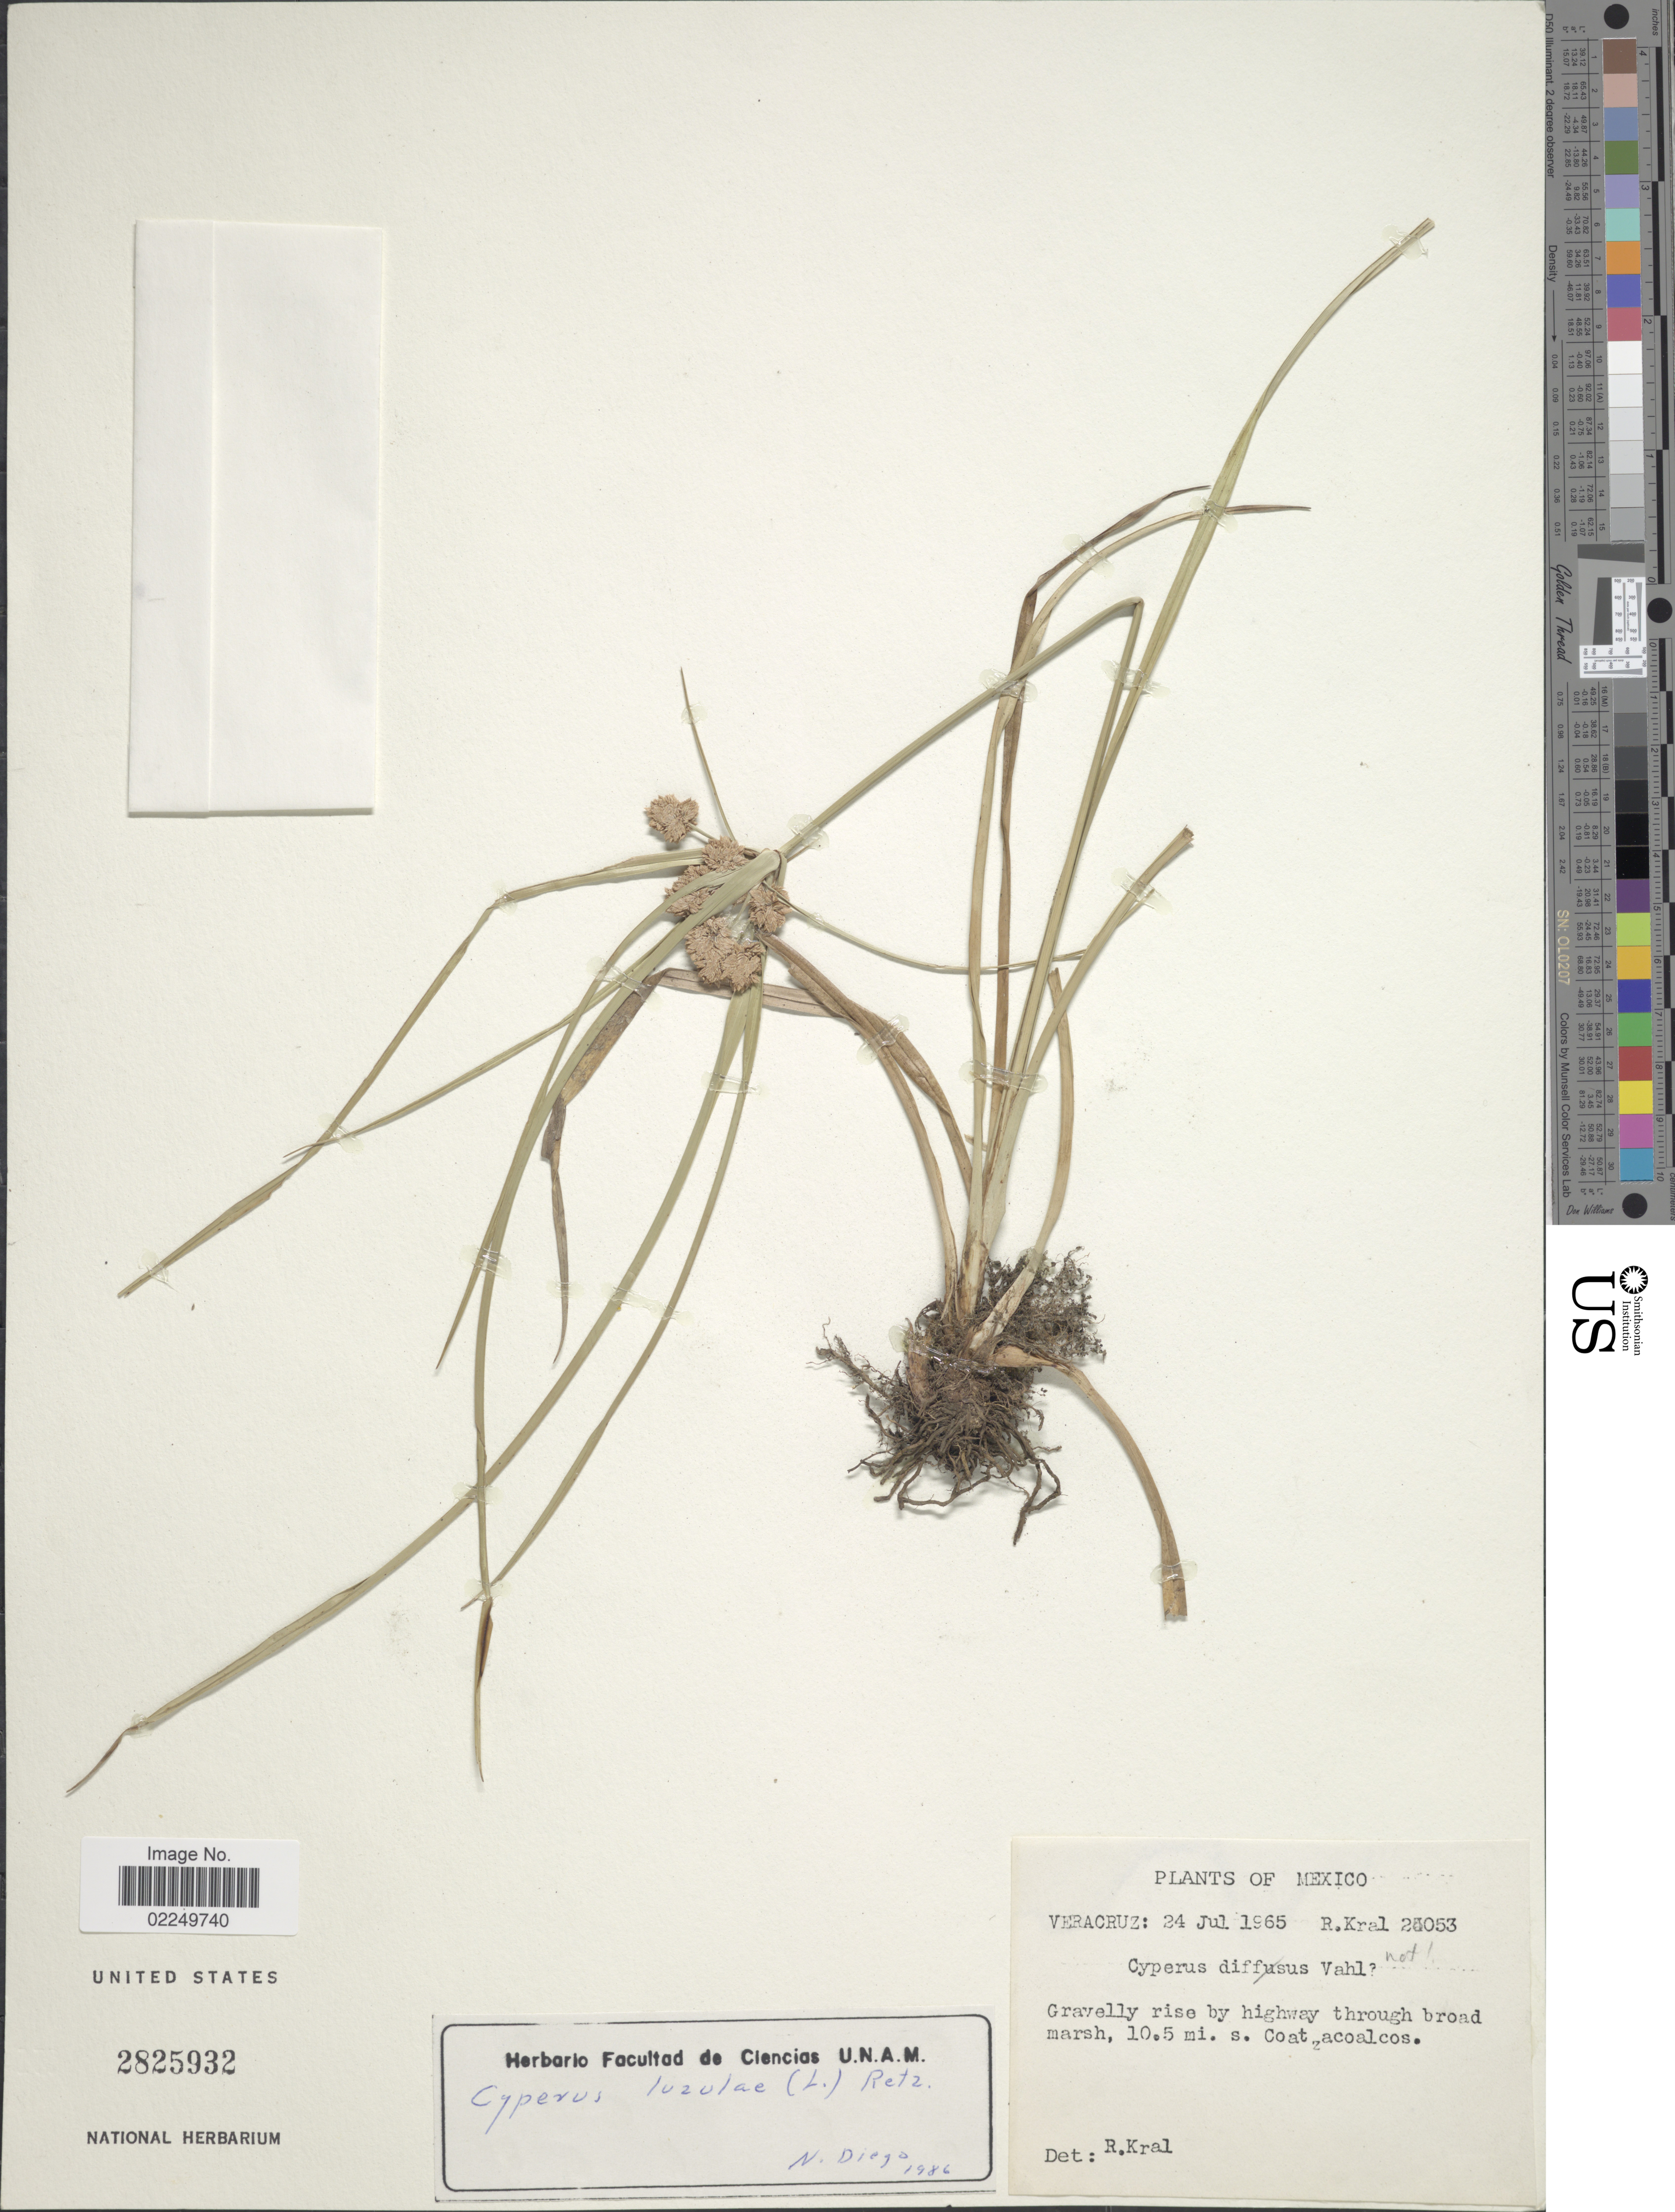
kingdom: Plantae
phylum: Tracheophyta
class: Liliopsida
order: Poales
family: Cyperaceae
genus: Cyperus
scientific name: Cyperus luzulae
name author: (L.) Rottb. ex Retz.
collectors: R. Kral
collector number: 23053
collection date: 1965-07-24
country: Mexico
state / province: Veracruz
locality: Veracruz: 10.5 mi. s. Coatzacoalcos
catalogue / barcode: US 2825932